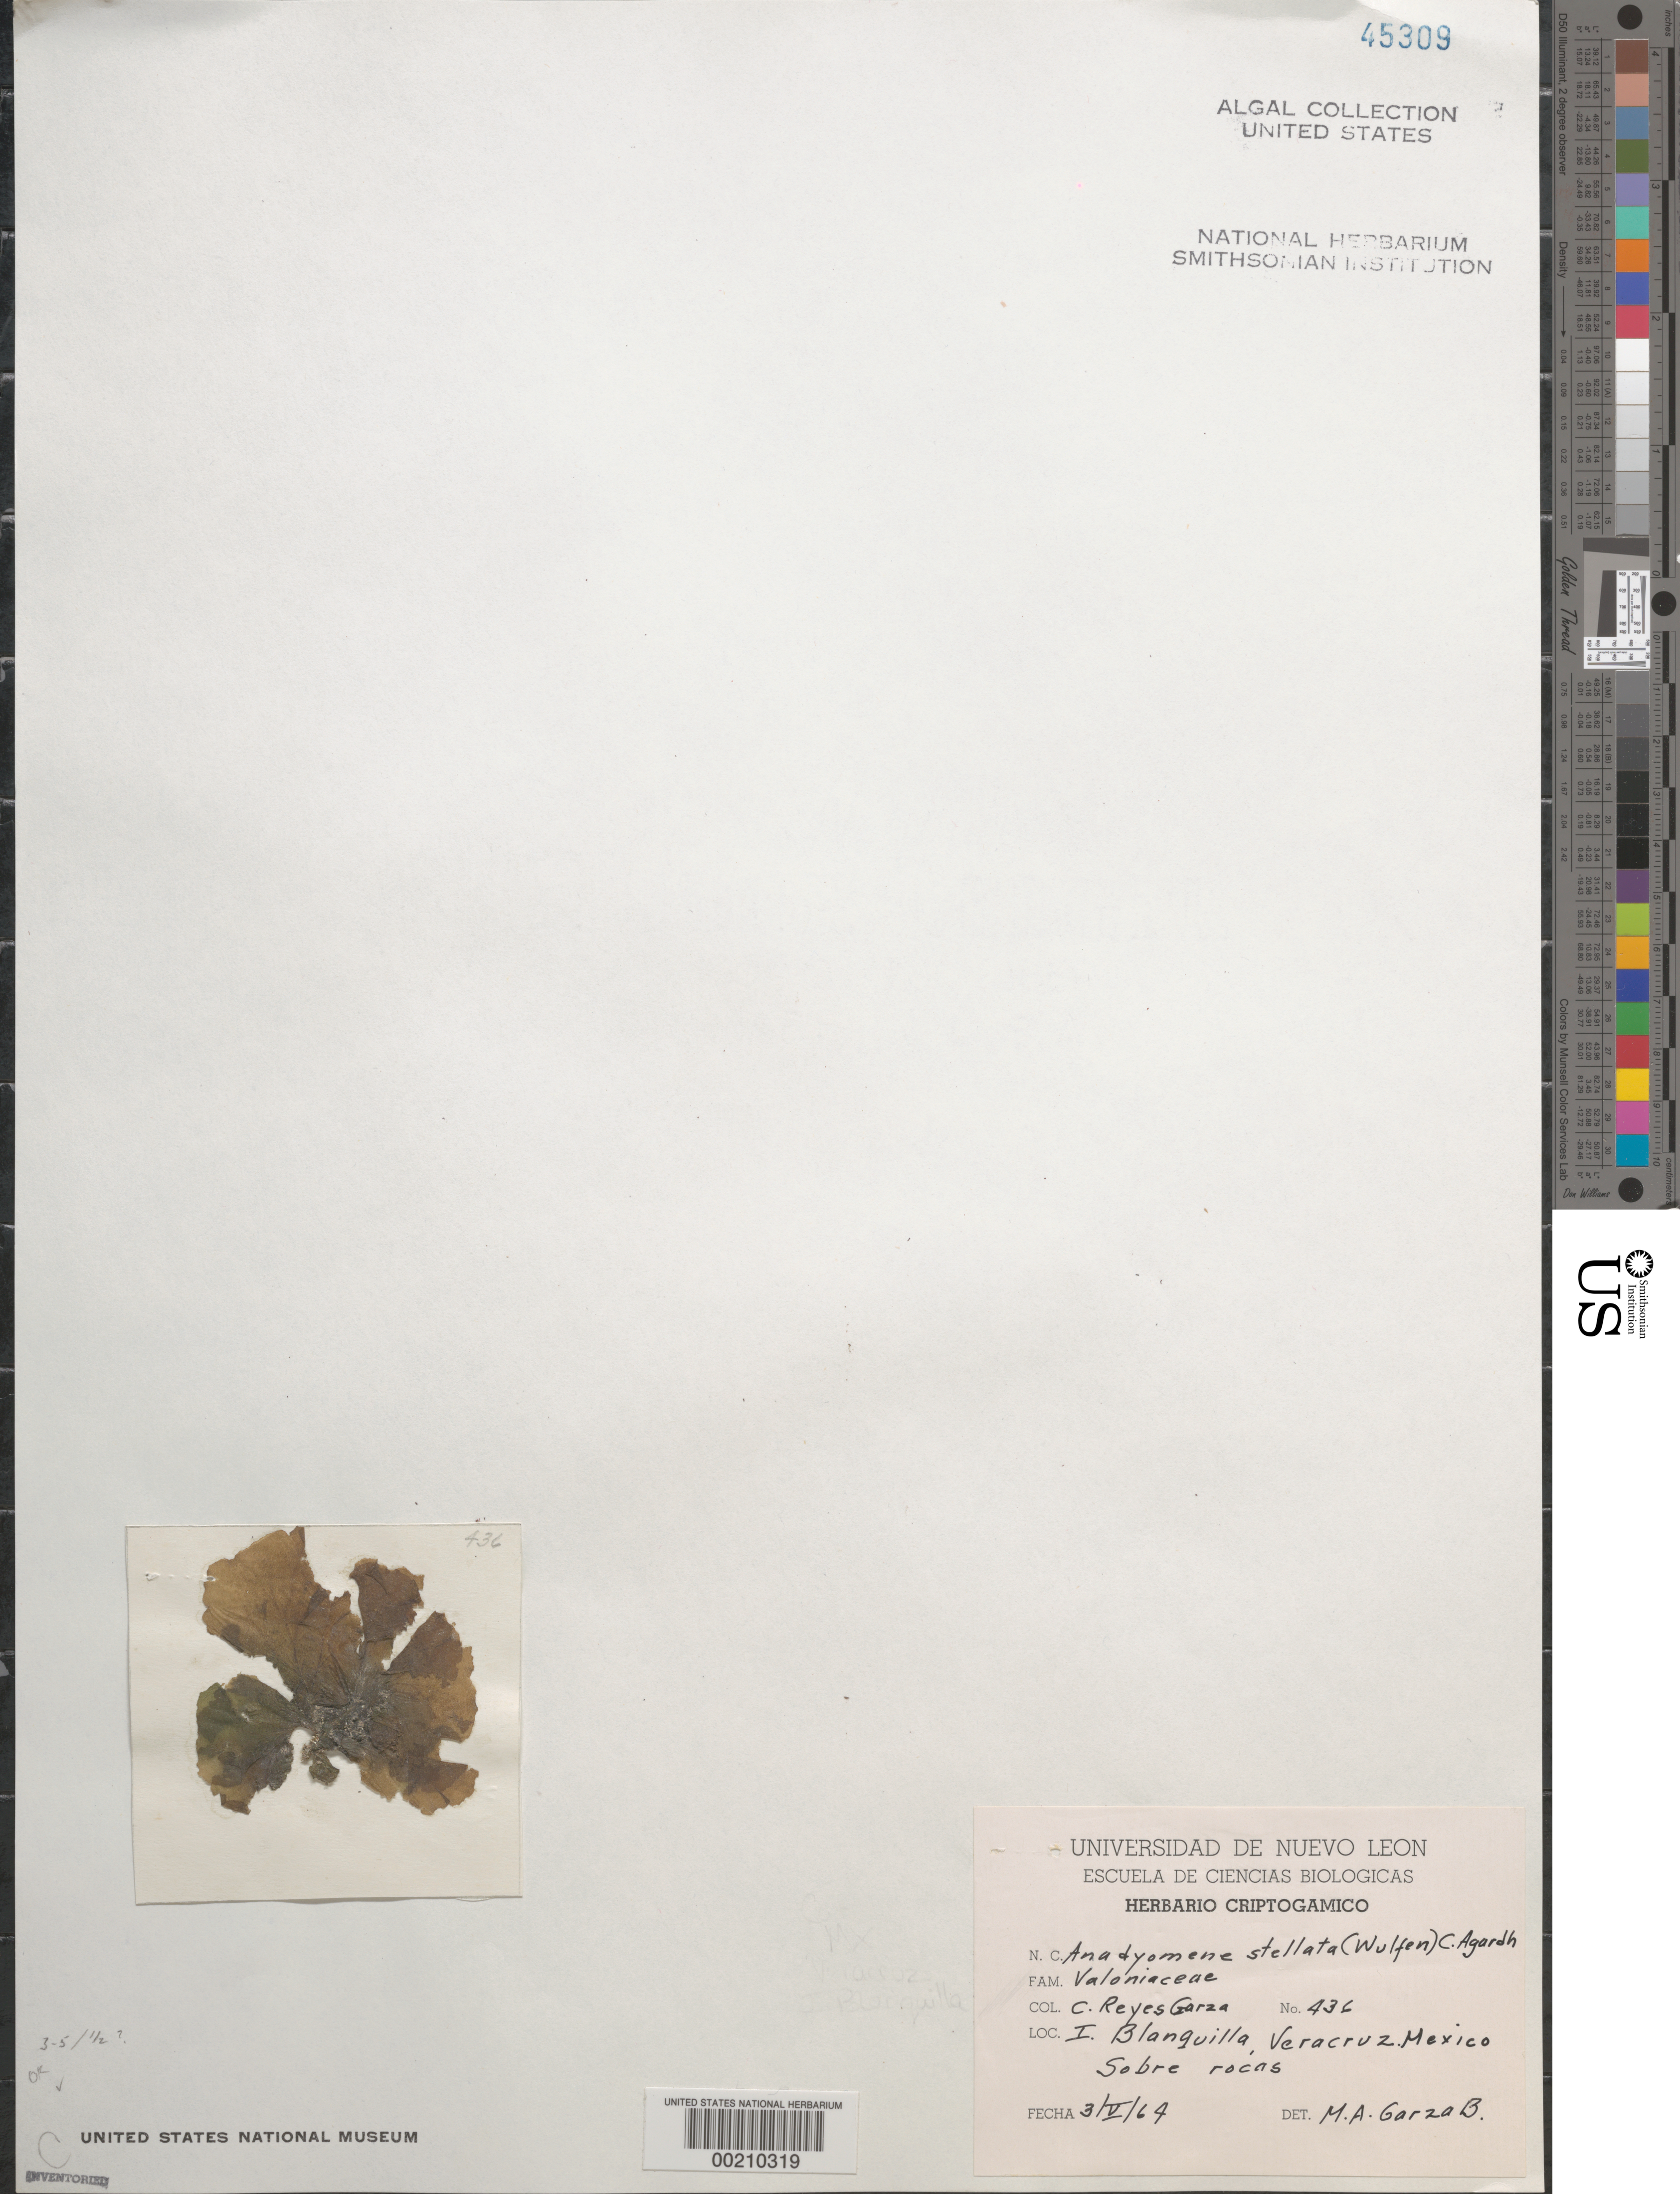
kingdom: Plantae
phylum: Chlorophyta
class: Ulvophyceae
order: Cladophorales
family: Anadyomenaceae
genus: Anadyomene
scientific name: Anadyomene stellata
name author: (Wulfen) C. Agardh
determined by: Garza Barrientos, M. A.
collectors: C. Reyes Garza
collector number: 436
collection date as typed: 03 May 1964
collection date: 1964-05-03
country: Mexico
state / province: Veracruz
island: Isla Blanquilla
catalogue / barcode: US 45309